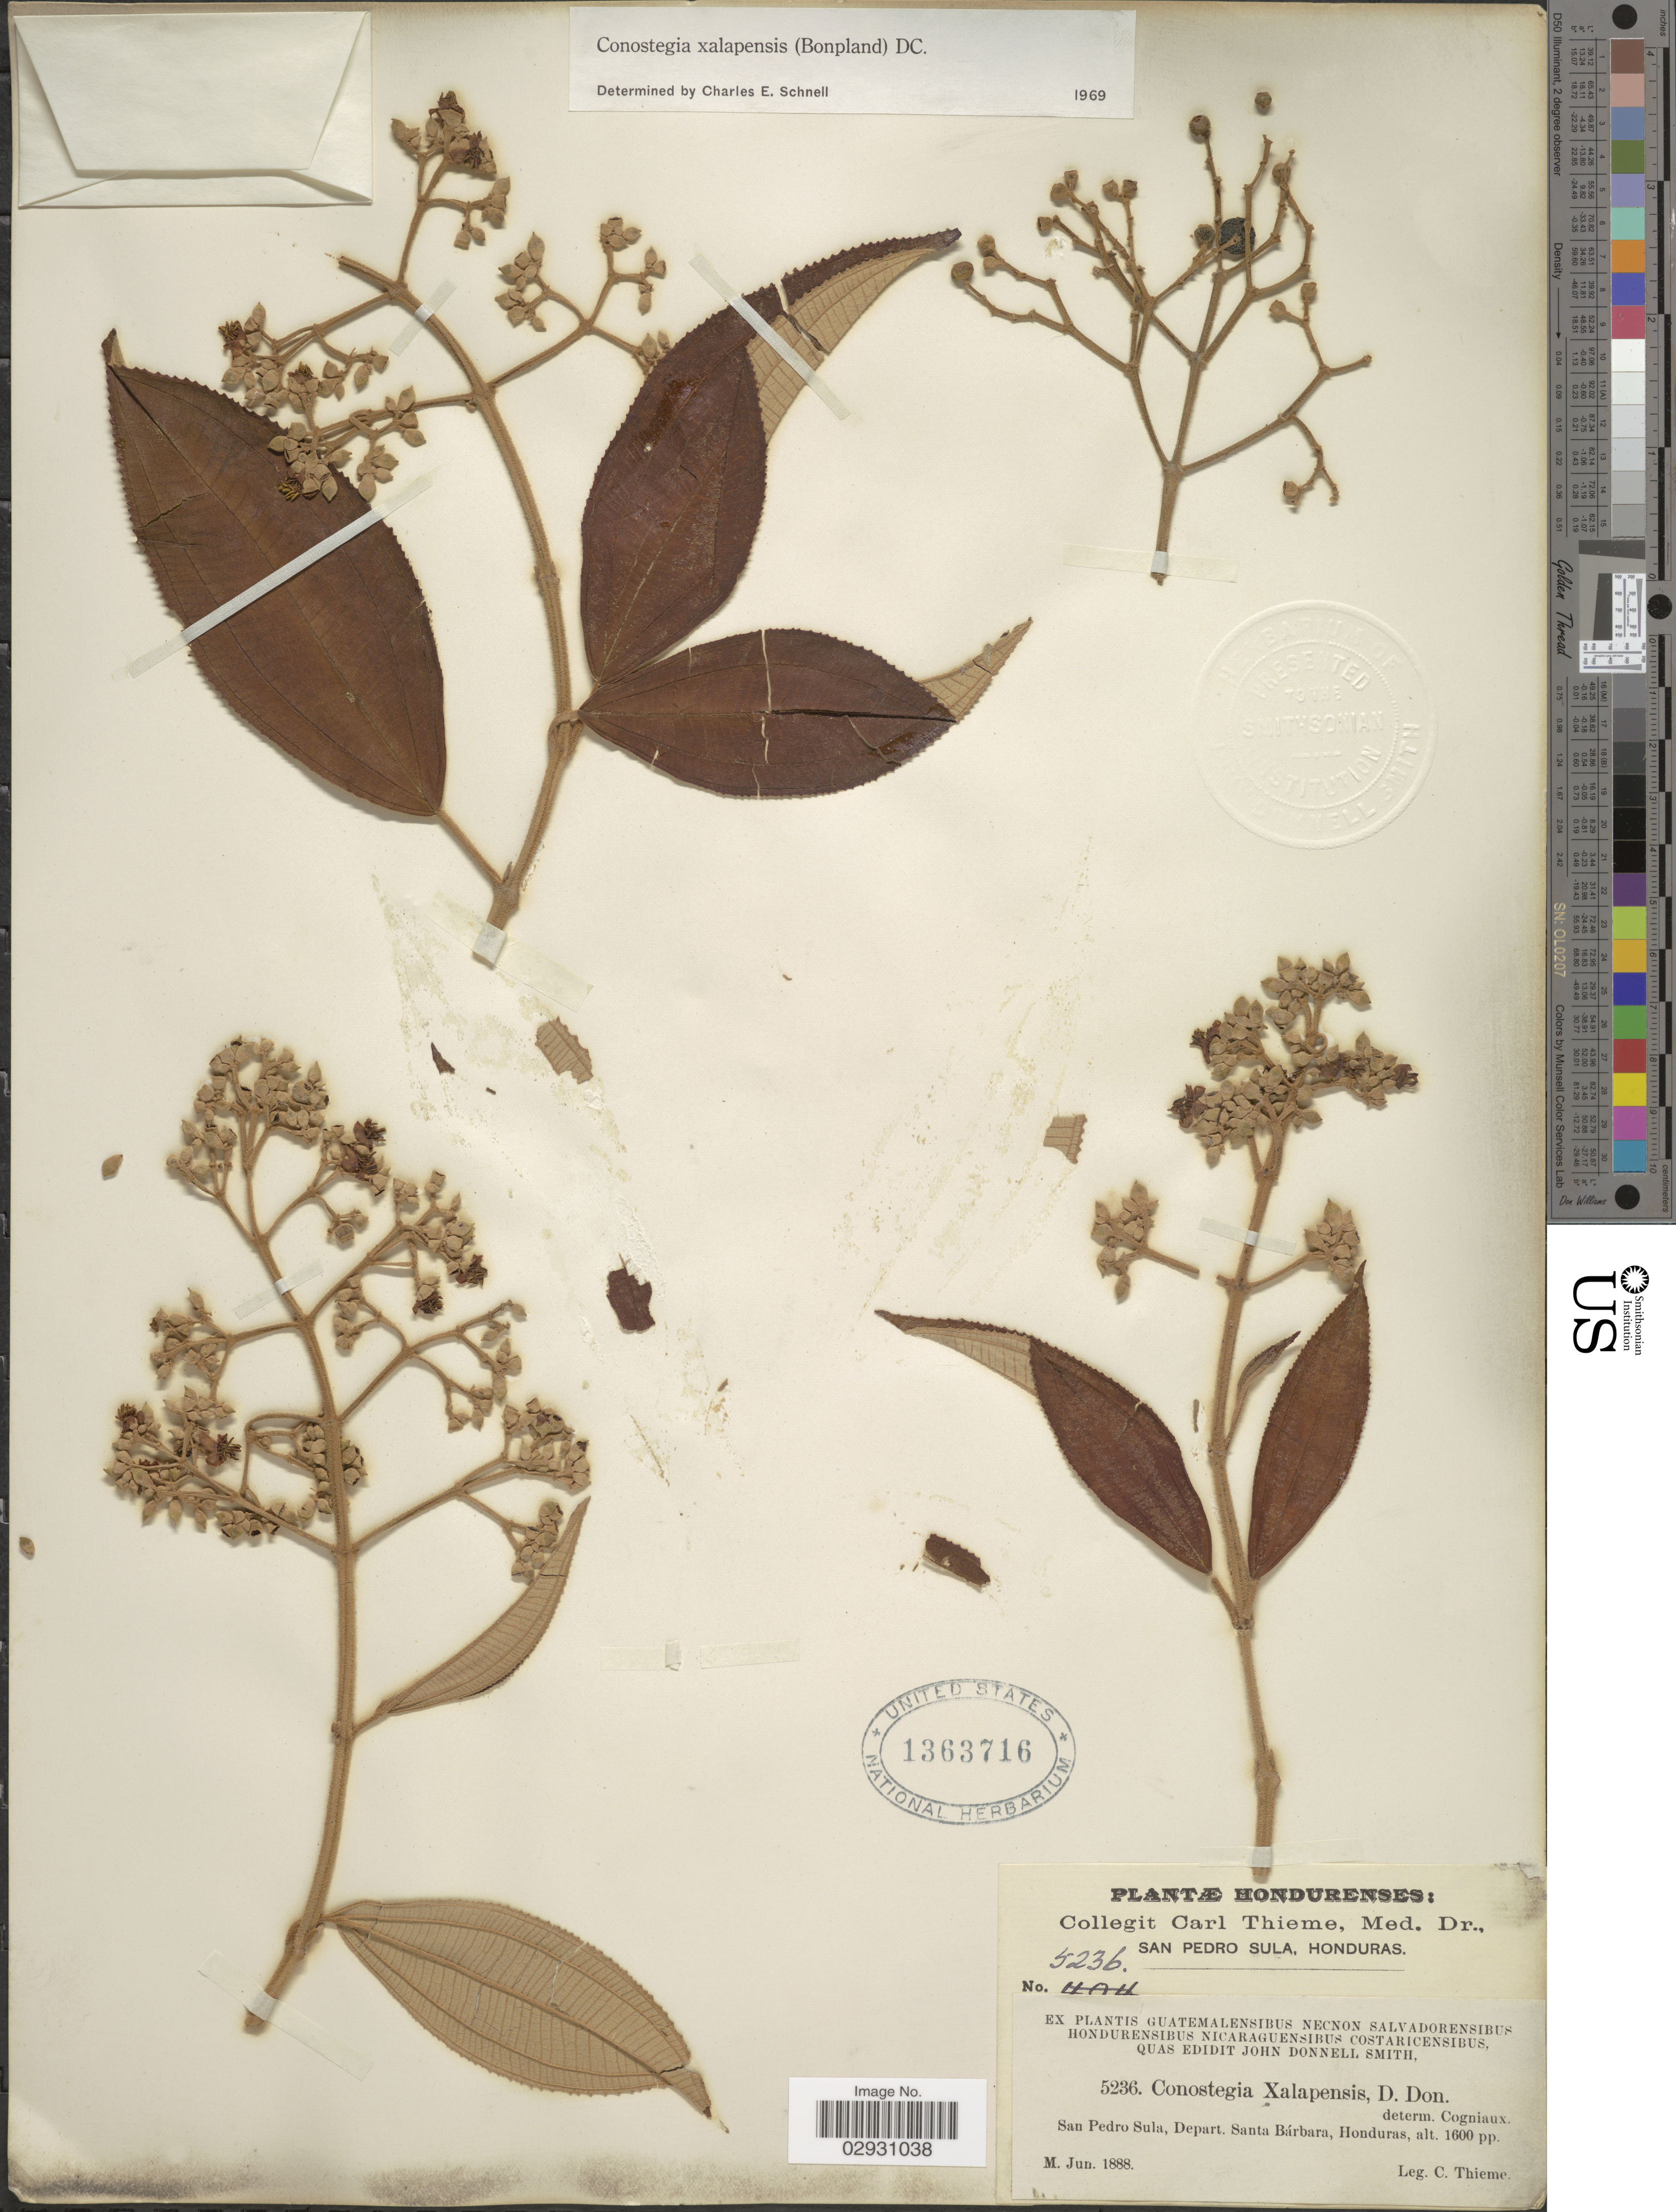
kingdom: Plantae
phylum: Tracheophyta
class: Magnoliopsida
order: Myrtales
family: Melastomataceae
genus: Conostegia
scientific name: Conostegia quadrangularis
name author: Schltdl. ex Steud.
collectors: C. Thieme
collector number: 5236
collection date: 1888-06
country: Honduras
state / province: Santa Bárbara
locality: San Pedro Sula. Santa Bárbara.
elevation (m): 488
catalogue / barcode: US 1363716